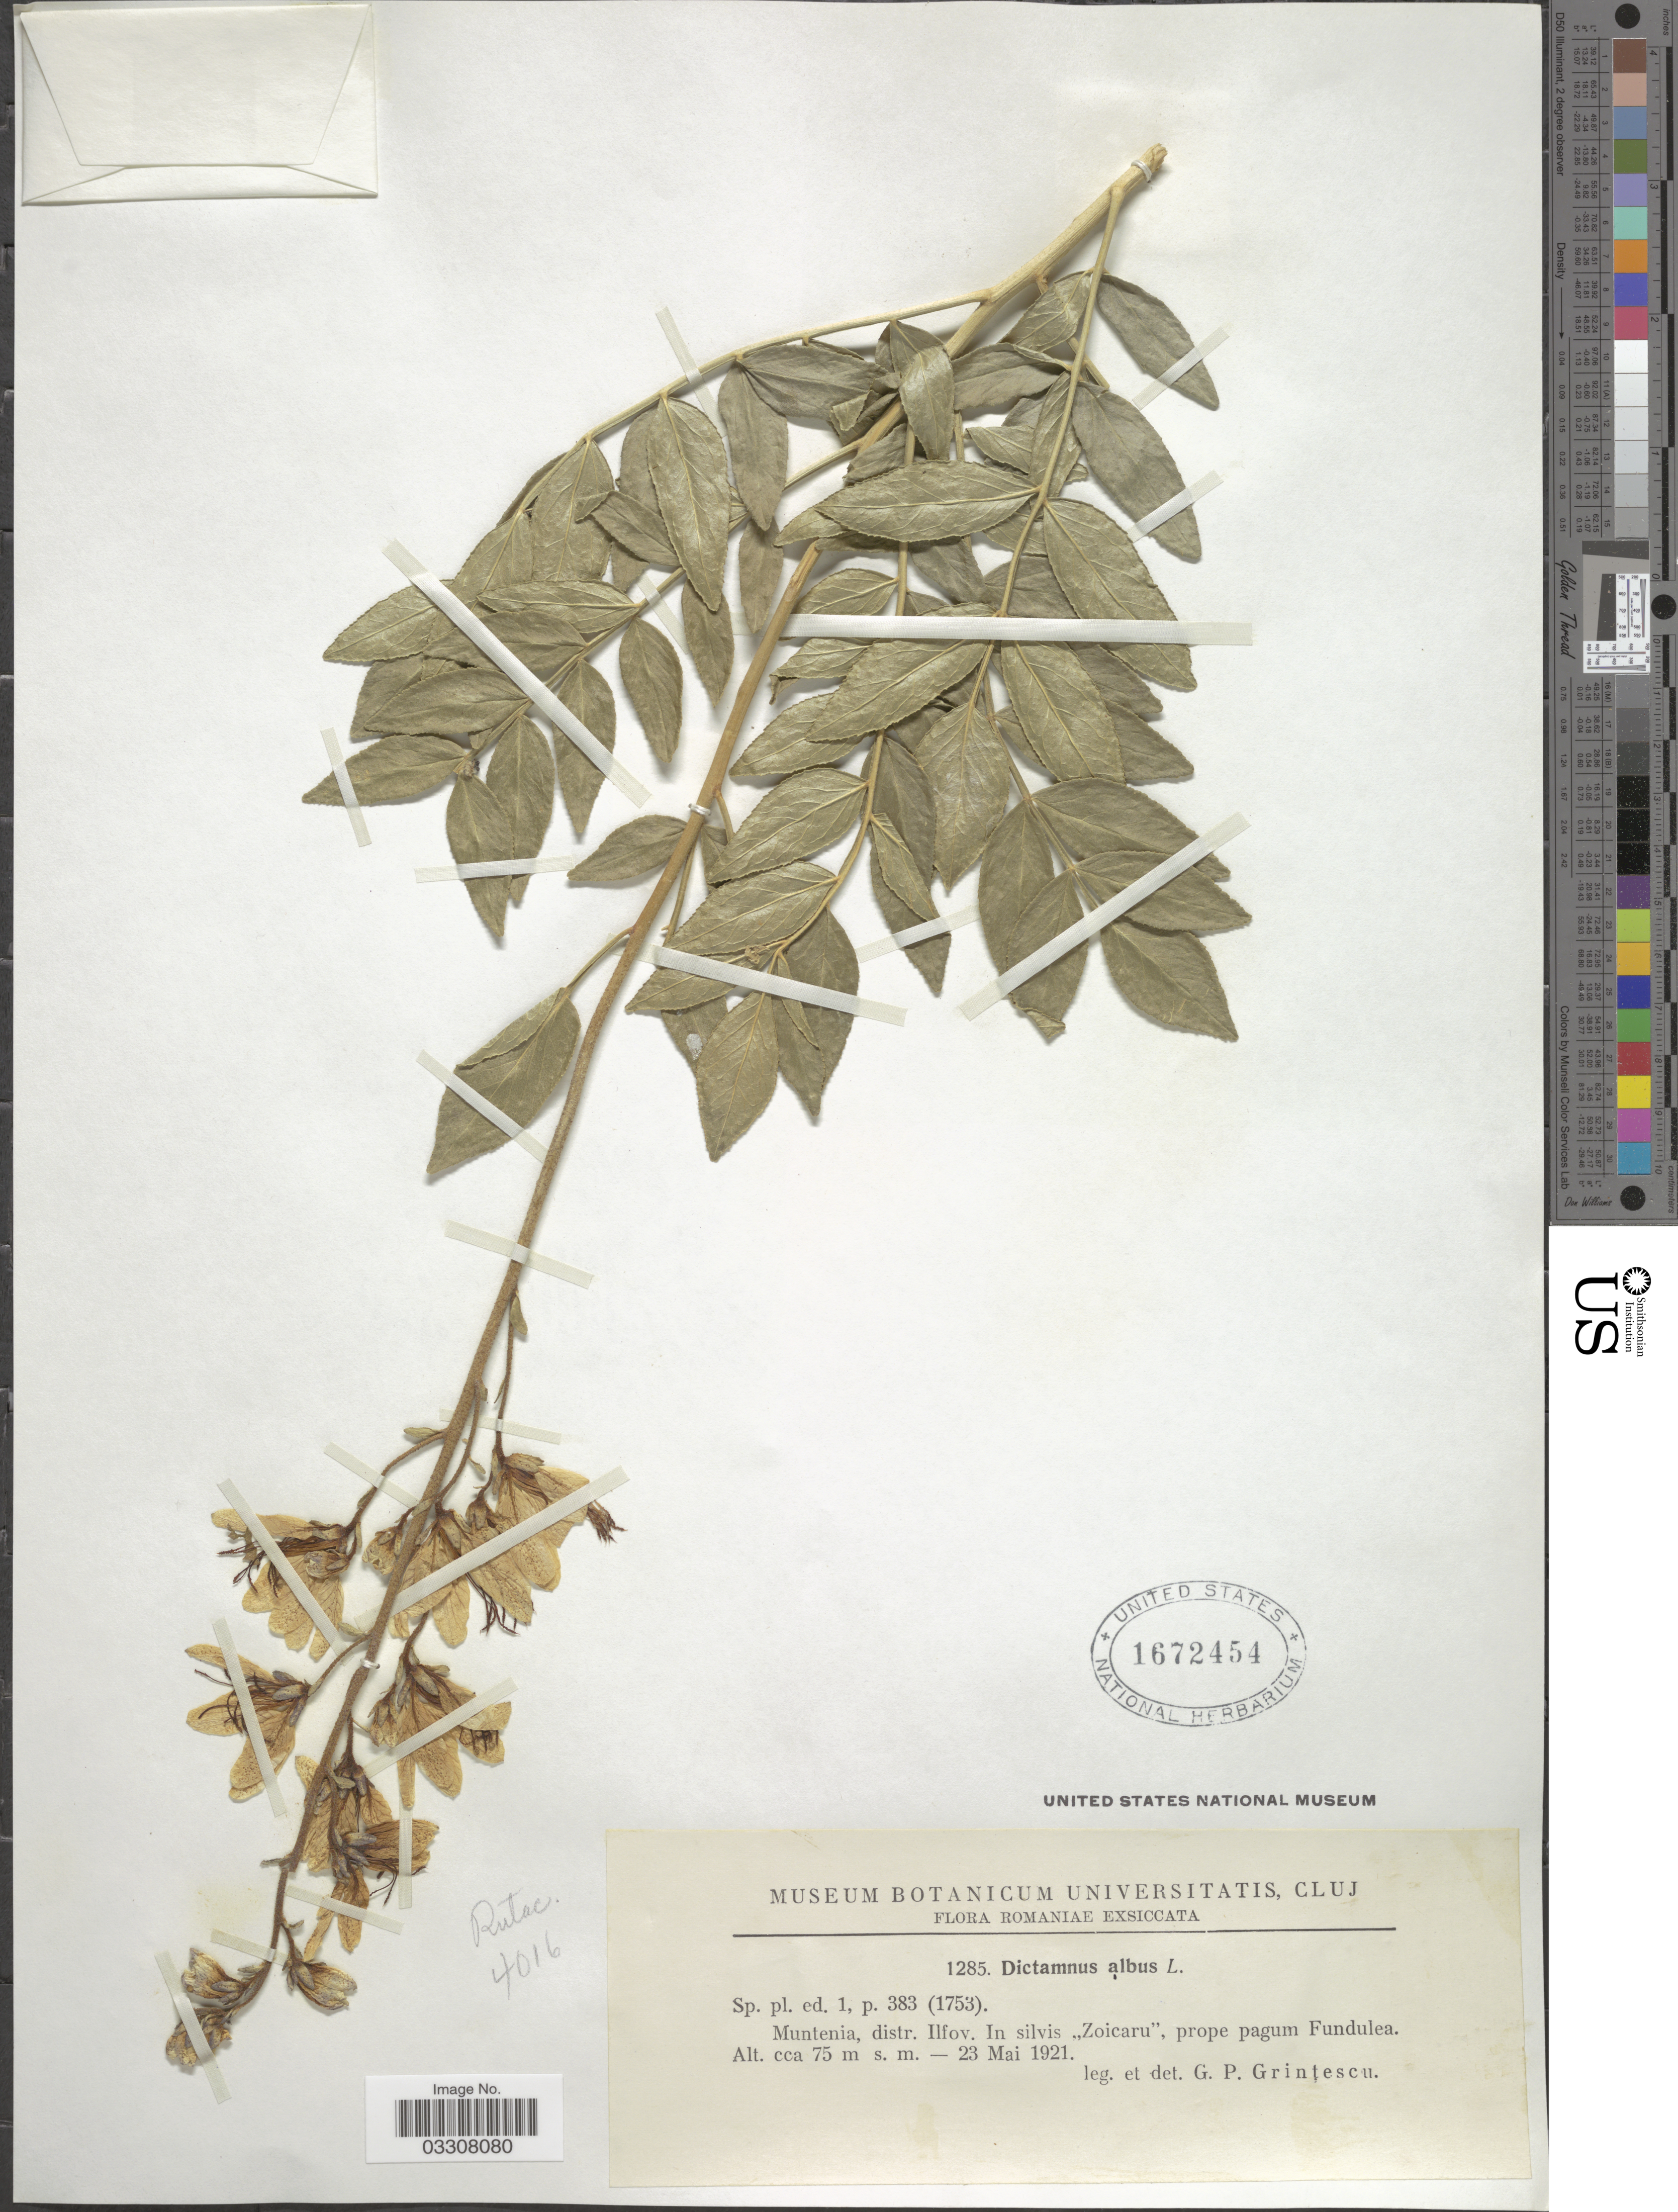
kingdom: Plantae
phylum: Tracheophyta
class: Magnoliopsida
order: Sapindales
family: Rutaceae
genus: Dictamnus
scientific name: Dictamnus albus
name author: L.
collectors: G. Grintescu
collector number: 1285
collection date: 1921-05-23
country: Romania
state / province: Ilfov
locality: Muntenia, distr. Ilfov. In silvis "Zoicaru", prope pagum Fundulea.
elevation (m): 75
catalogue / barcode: US 1672454